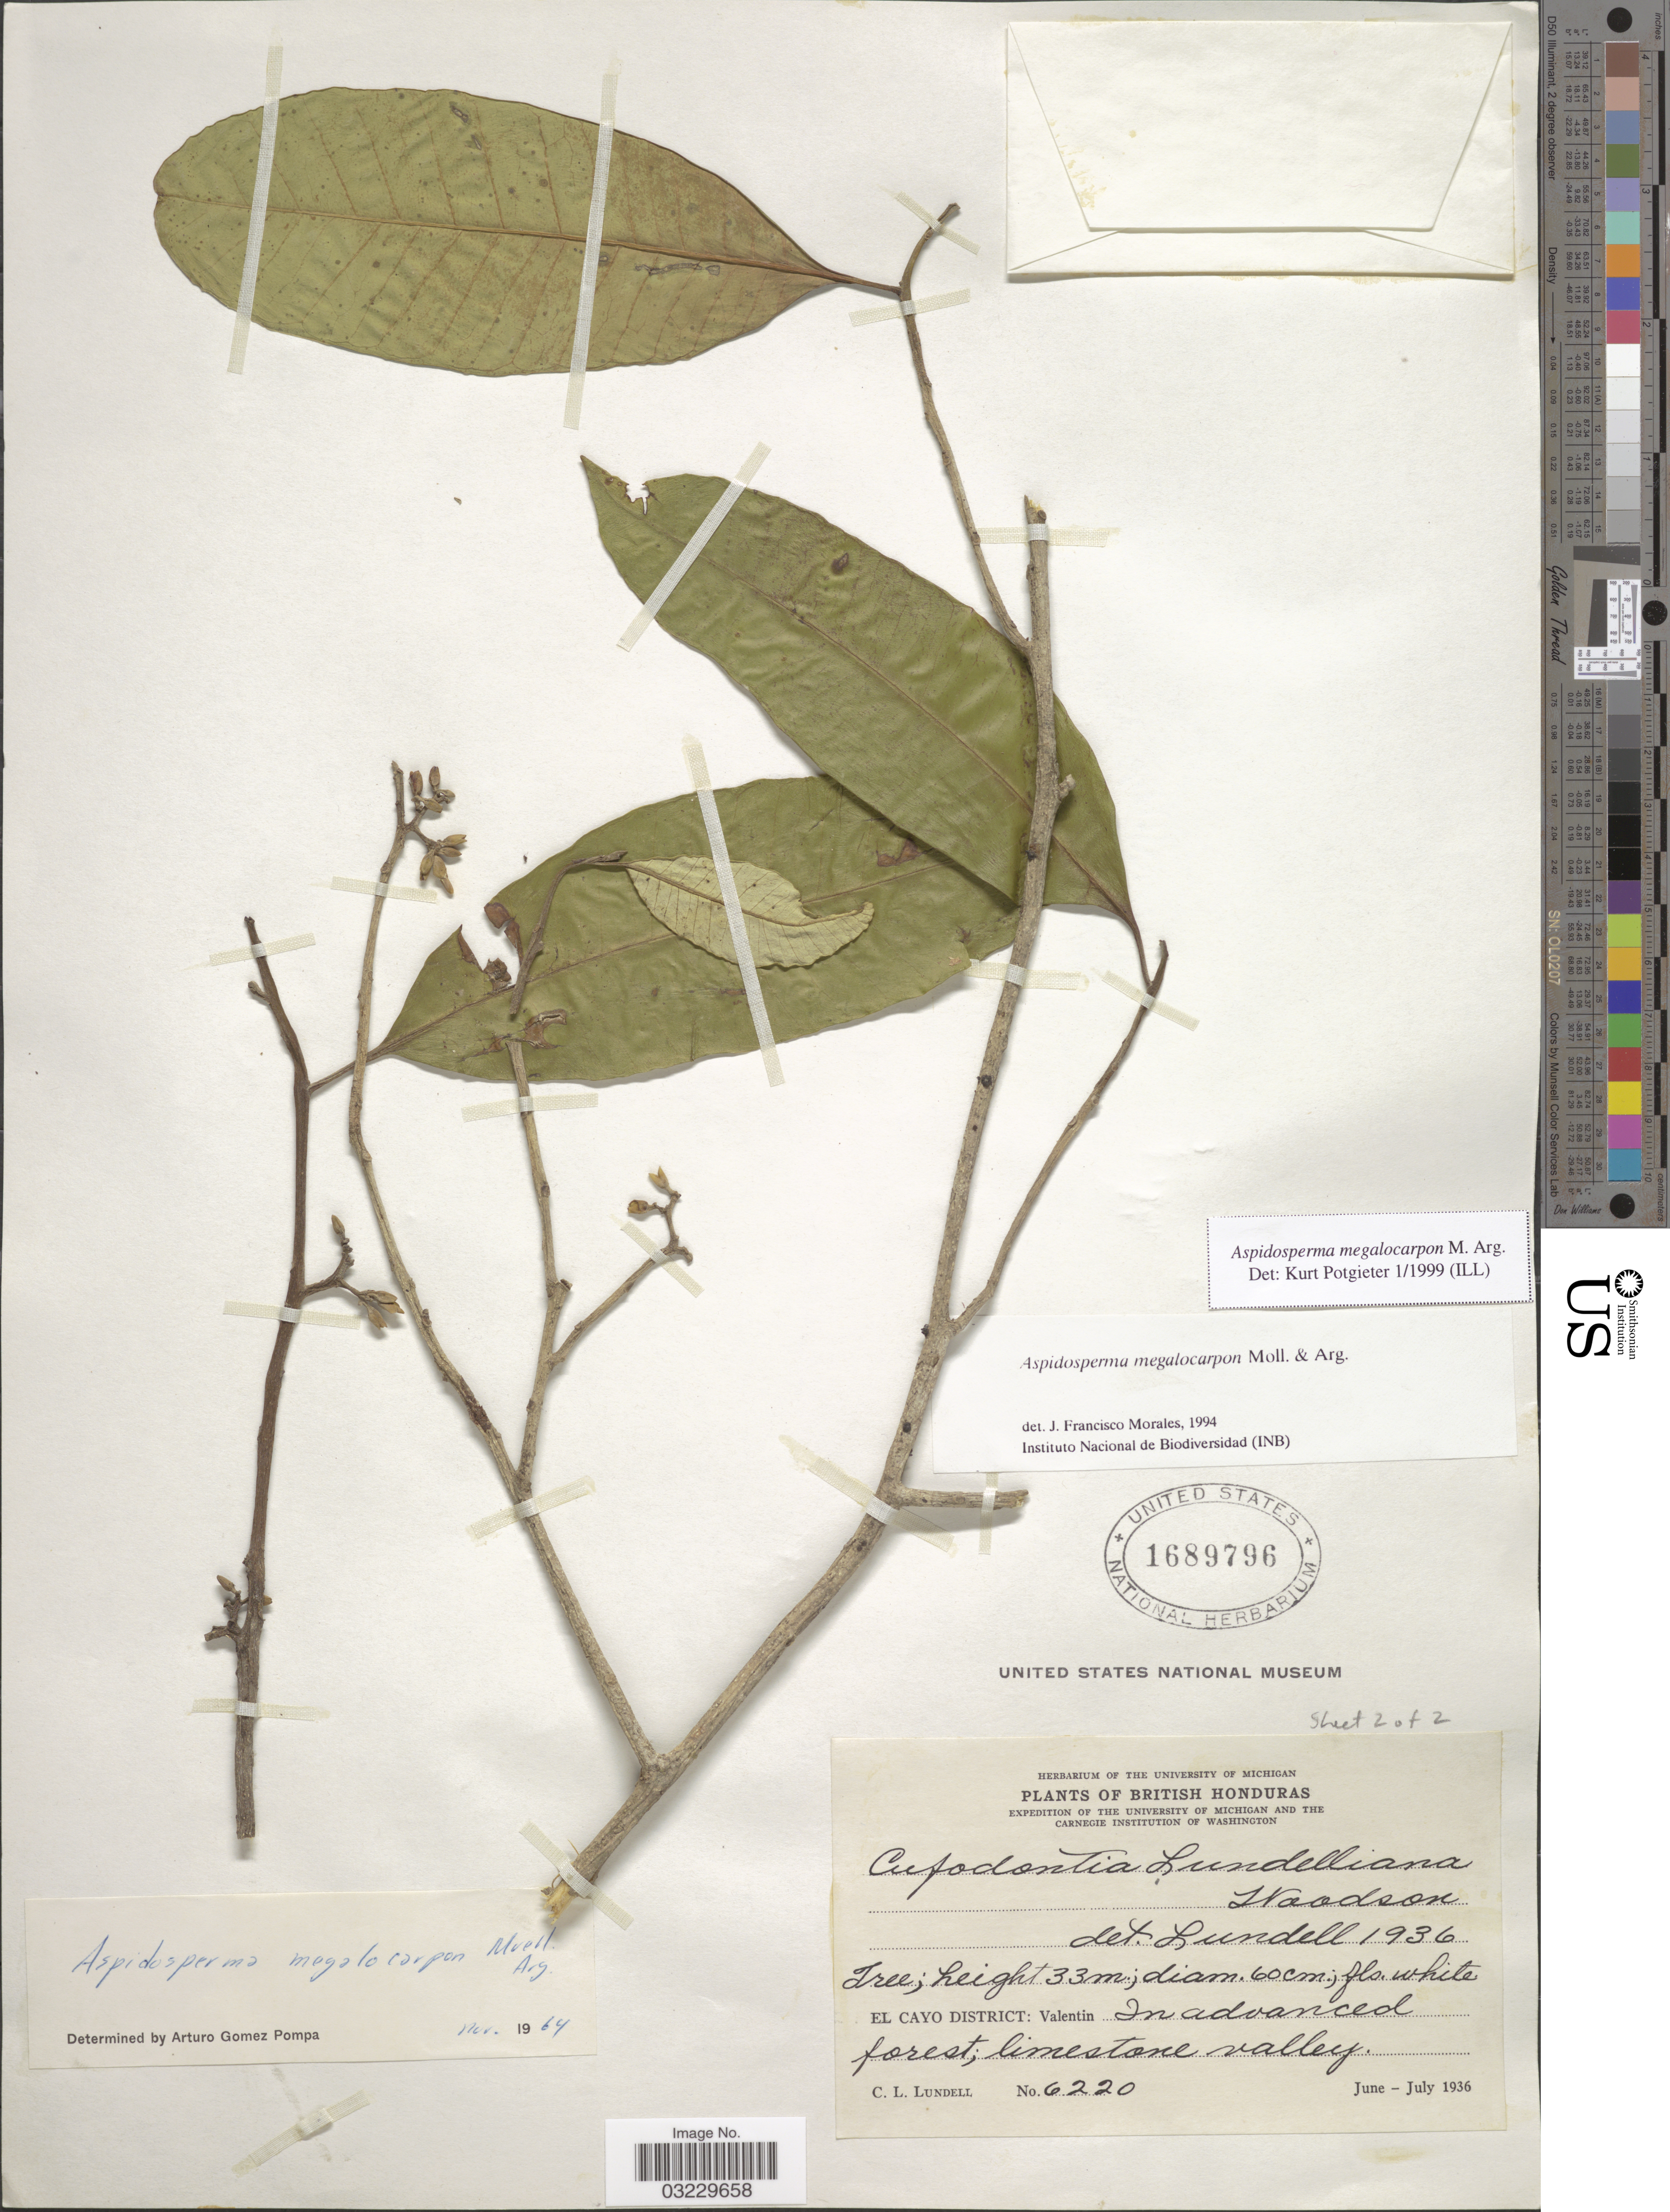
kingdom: Plantae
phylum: Tracheophyta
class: Magnoliopsida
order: Gentianales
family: Apocynaceae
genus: Aspidosperma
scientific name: Aspidosperma megalocarpon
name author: Müll. Arg.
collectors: C. L. Lundell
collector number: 6220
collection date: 1936-06/1936-07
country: Belize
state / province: Cayo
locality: British Honduras. El Cayo District: Valentin.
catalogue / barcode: US 1689796